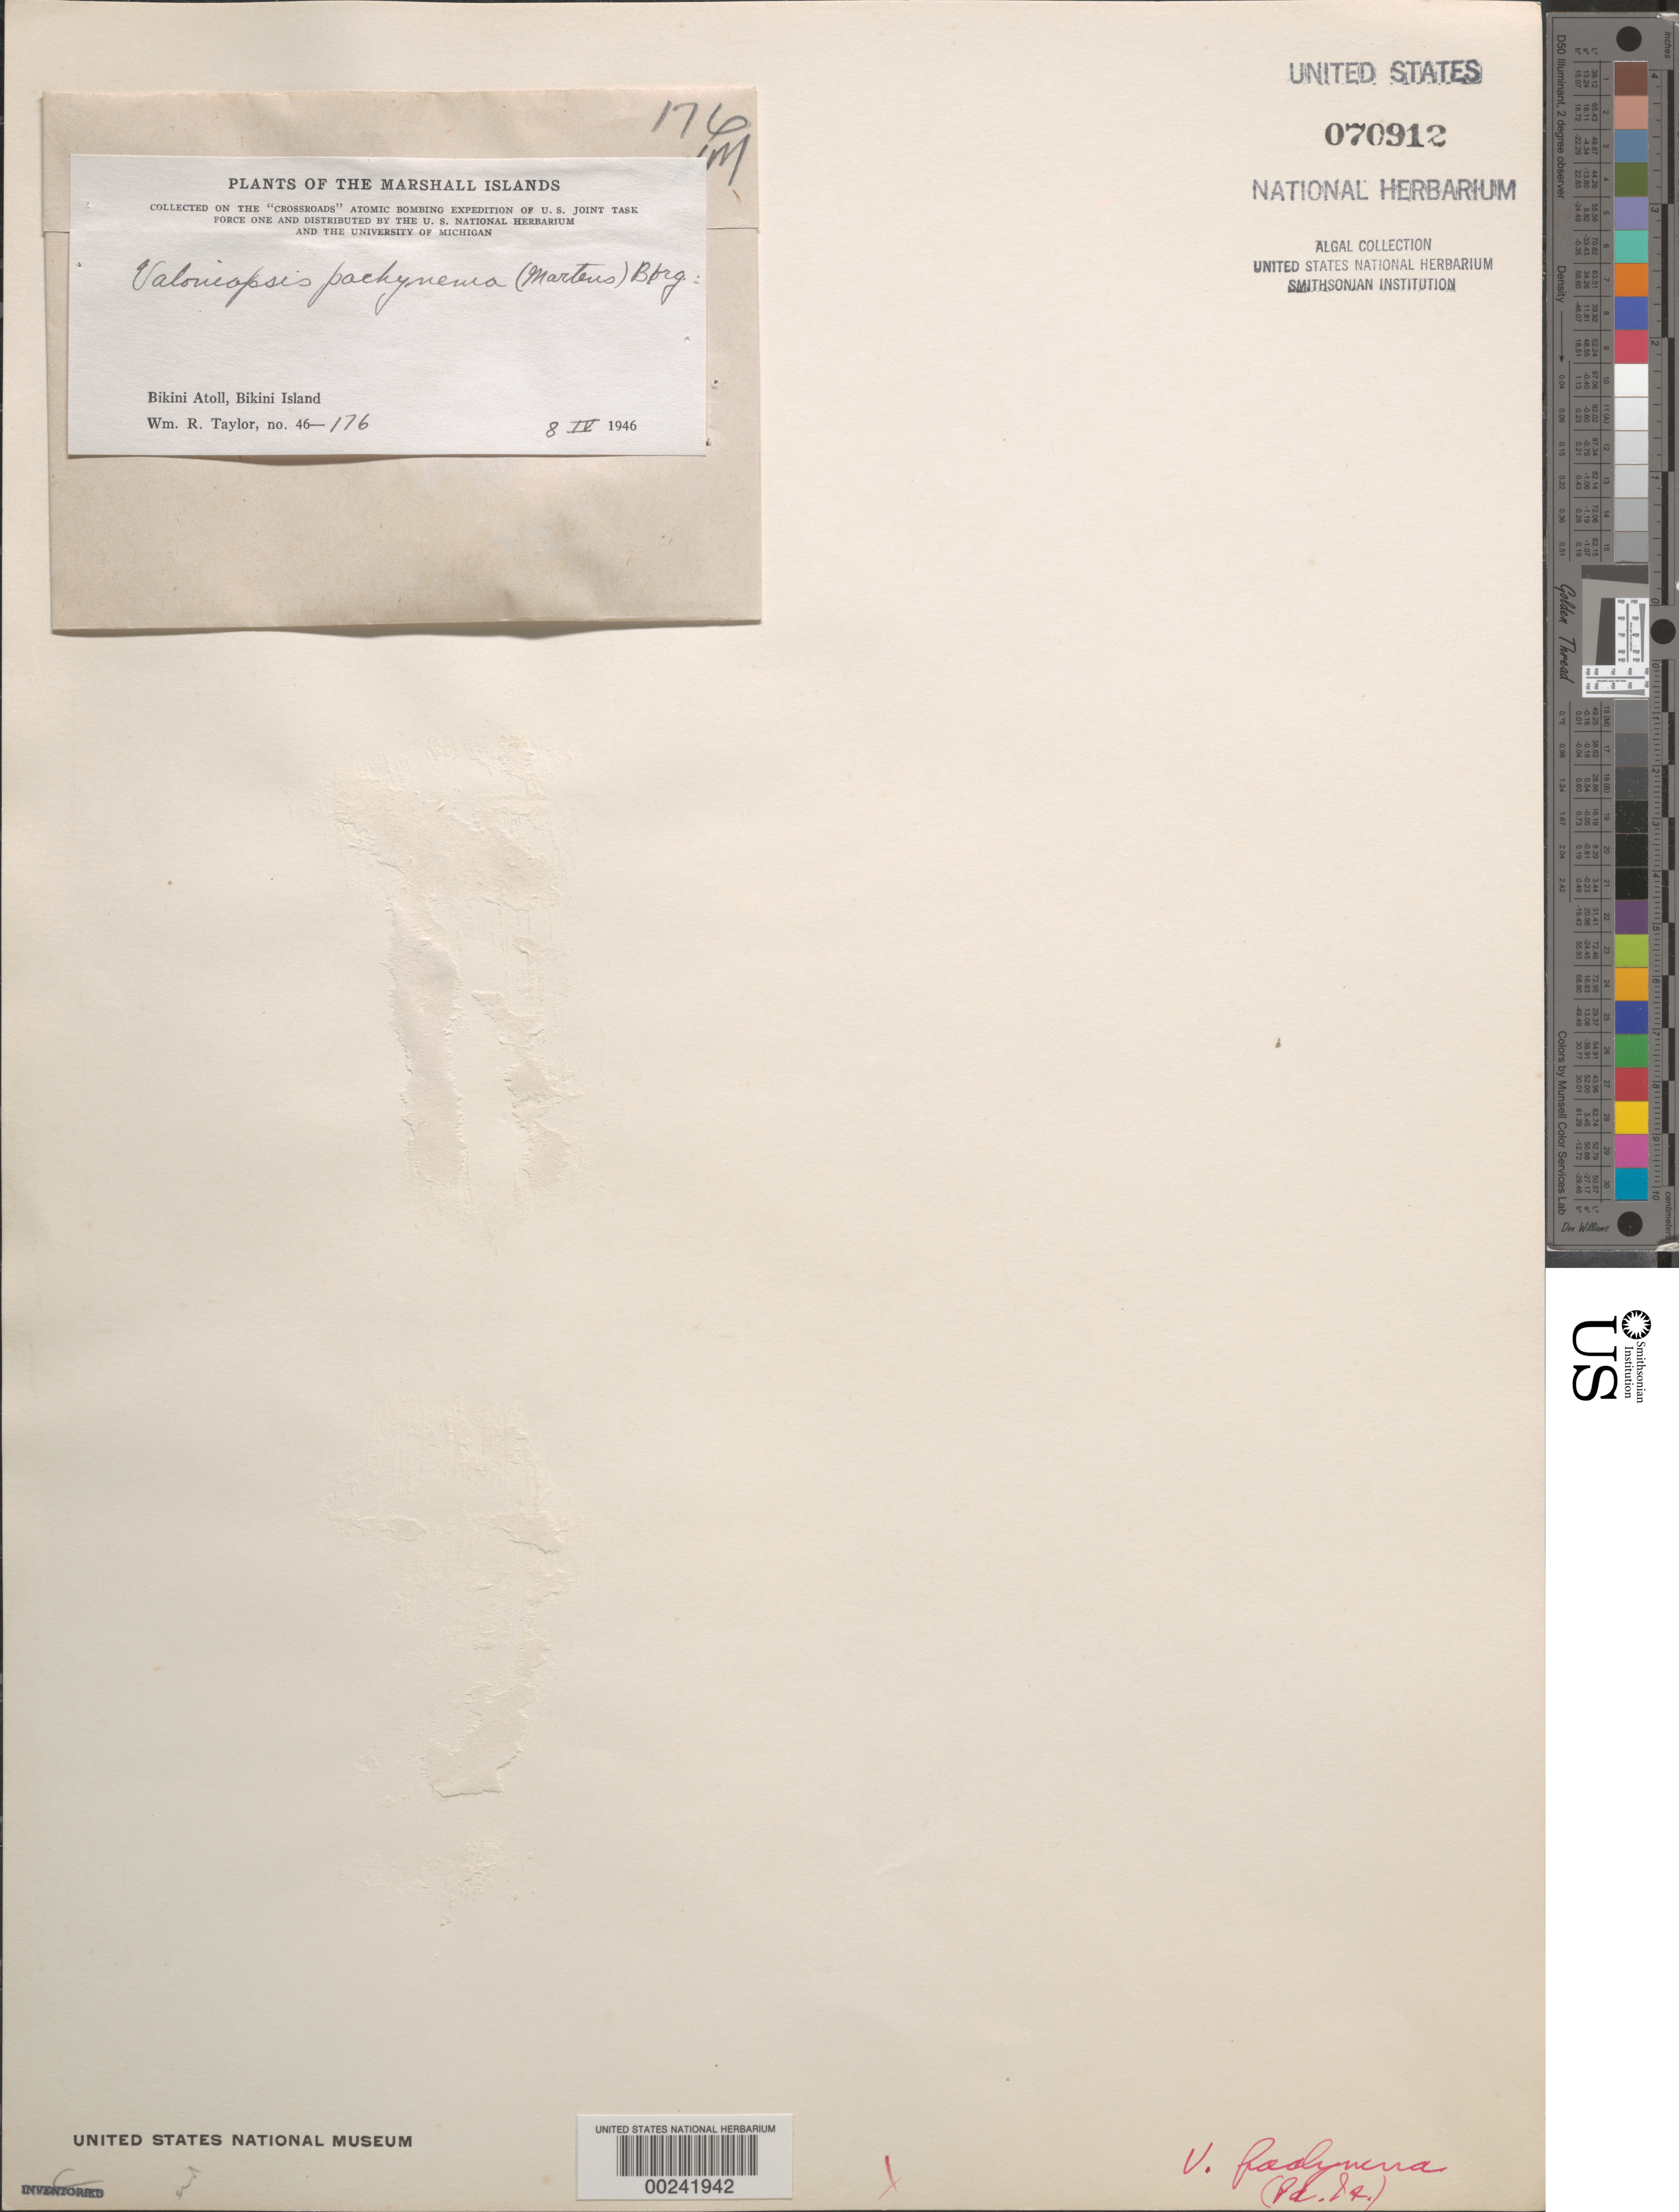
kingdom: Plantae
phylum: Chlorophyta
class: Ulvophyceae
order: Siphonocladales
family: Valoniaceae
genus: Valoniopsis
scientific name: Valoniopsis pachynema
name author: (G. Martens) Børgesen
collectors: W. R. Taylor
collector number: WRT 46-176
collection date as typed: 08 Apr 1946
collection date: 1946-04-08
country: Marshall Islands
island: Bikini Atoll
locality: Bikini Islet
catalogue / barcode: US 70912